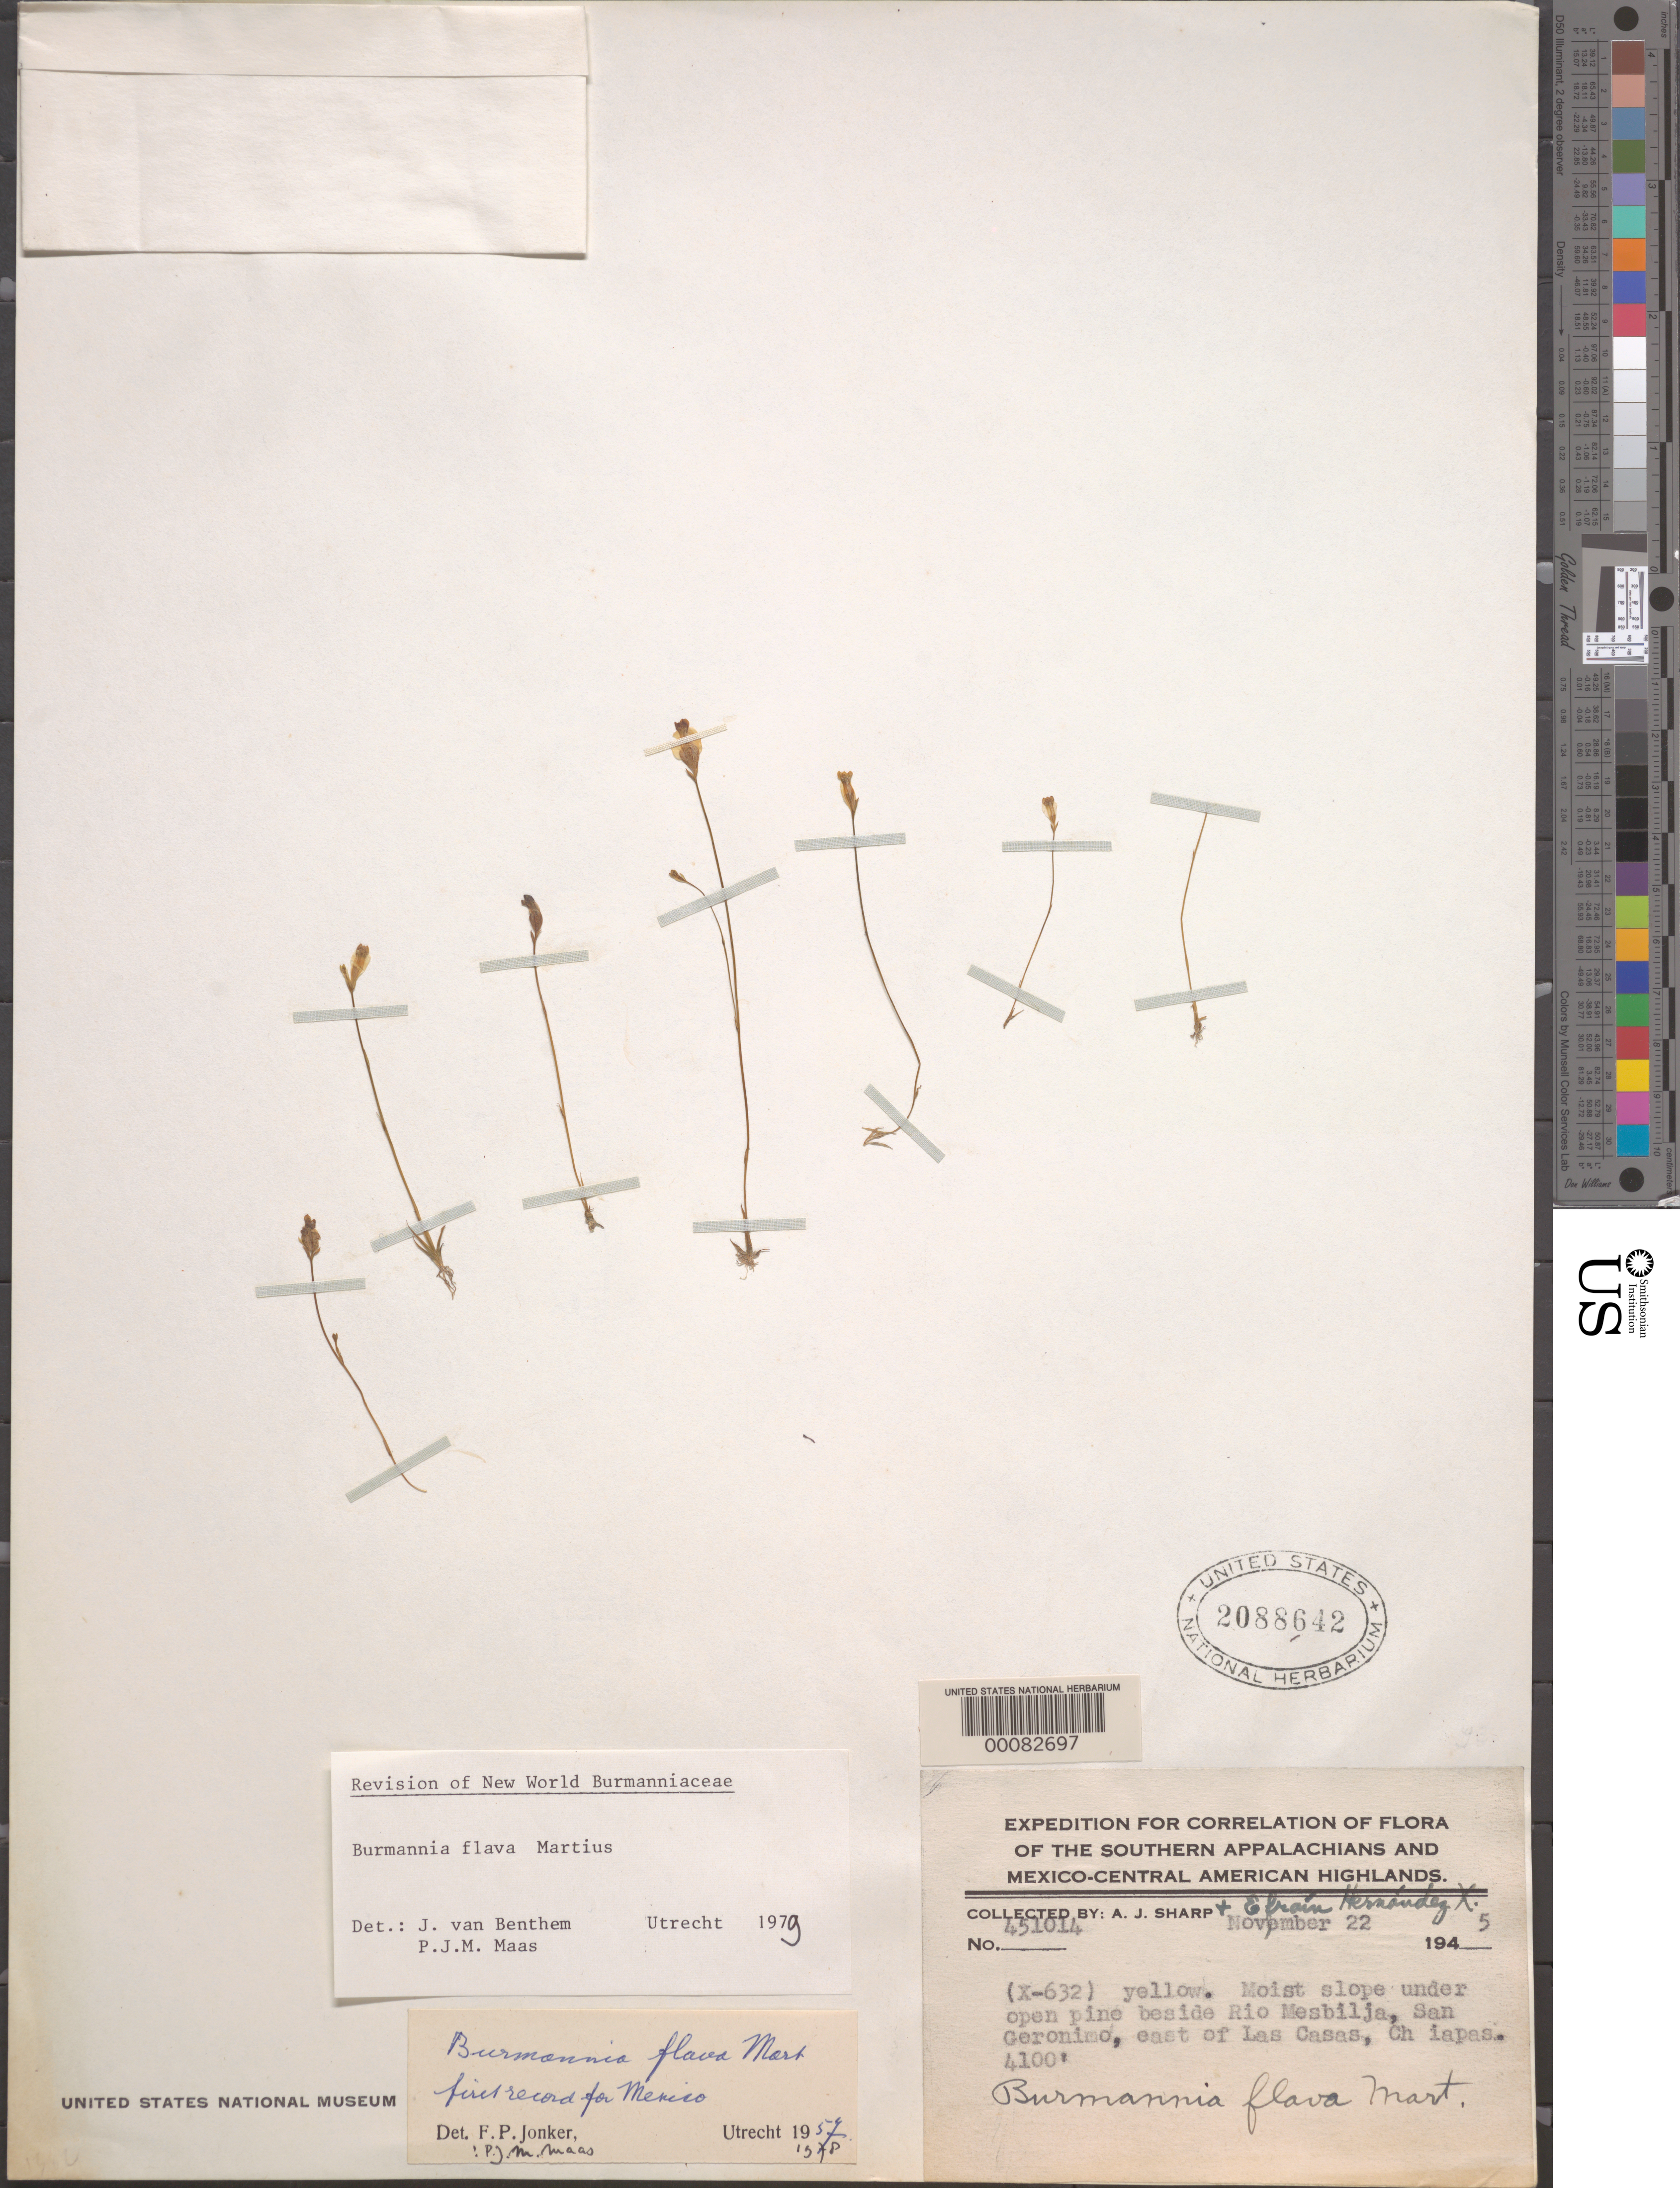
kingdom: Plantae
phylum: Tracheophyta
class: Liliopsida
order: Dioscoreales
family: Burmanniaceae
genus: Burmannia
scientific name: Burmannia flava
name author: Mart.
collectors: A. J. Sharp & E. Hernandez X.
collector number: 451014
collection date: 1945-11-22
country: Mexico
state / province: Chiapas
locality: The Southern Appalachians and Mexico-Central American Highlands. Beside Rio Mesbilja, San Geronimo, east of Las Casas.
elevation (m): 1250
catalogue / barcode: US 2088642